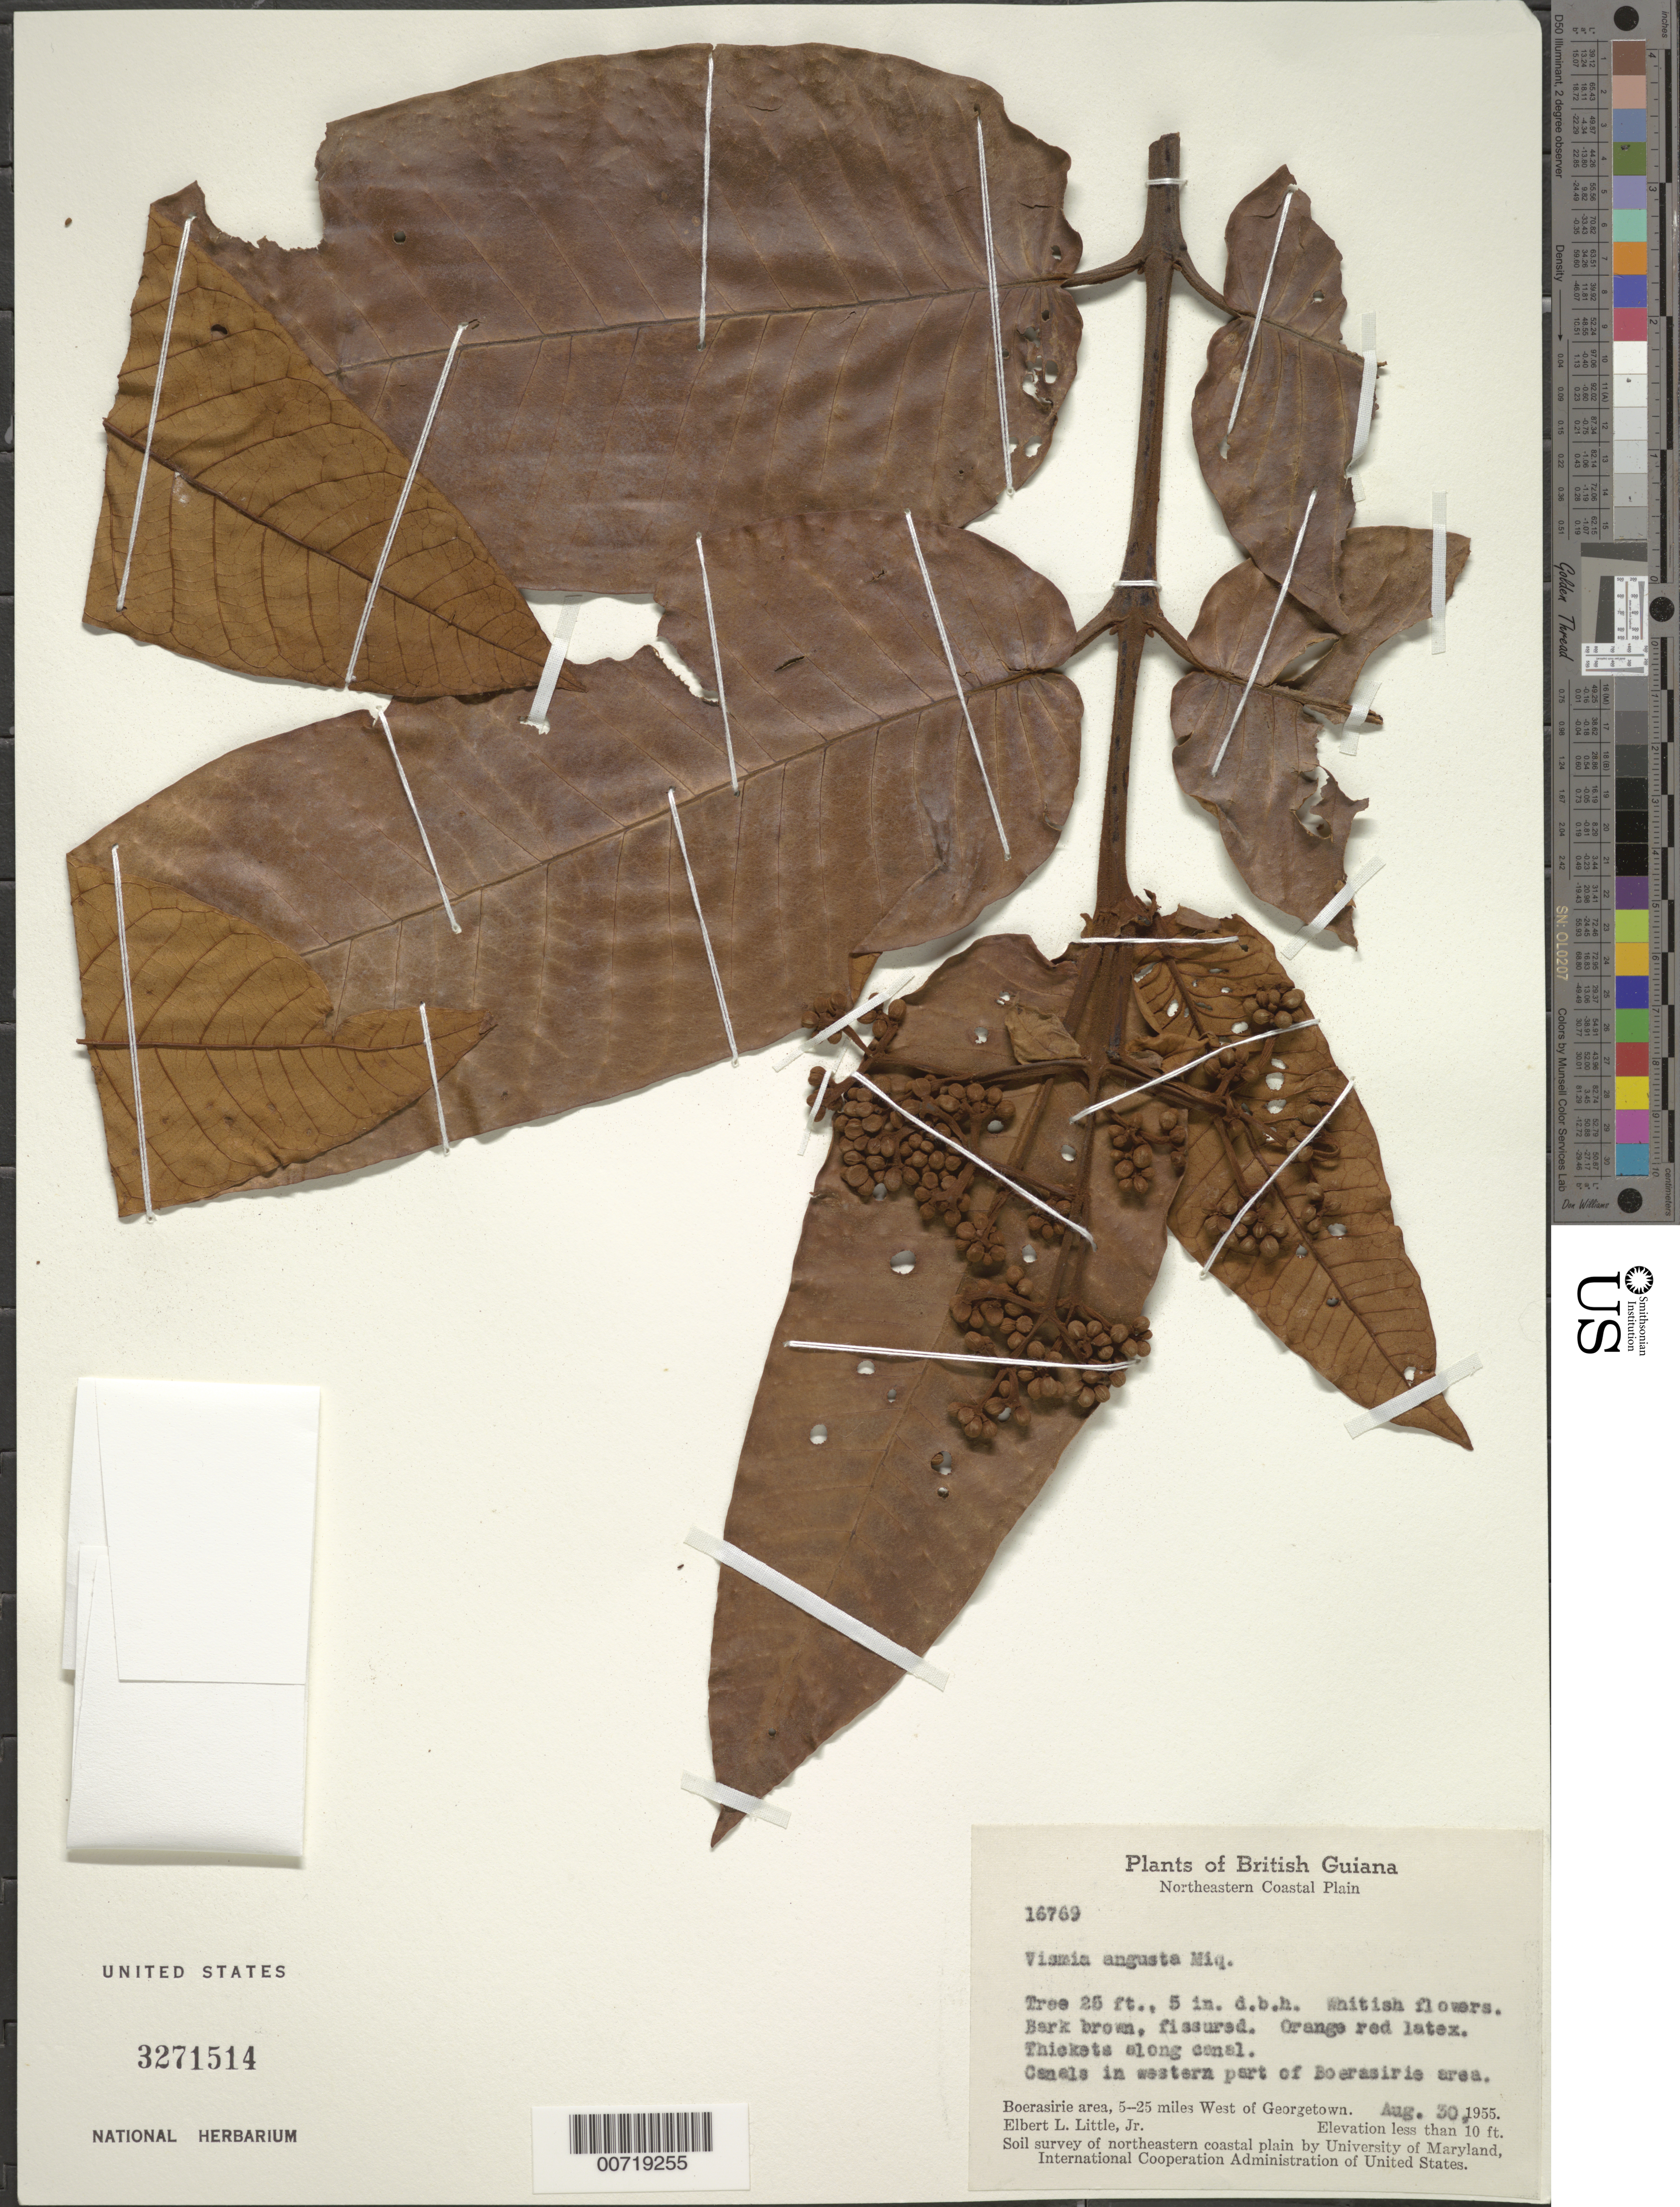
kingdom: Plantae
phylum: Tracheophyta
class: Magnoliopsida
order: Malpighiales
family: Hypericaceae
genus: Vismia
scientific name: Vismia angusta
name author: Miq.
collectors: E. L. Little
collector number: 16769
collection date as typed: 30-Aug-55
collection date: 1955-08-30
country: Guyana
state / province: Essequibo Isl-W. Demerara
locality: Boerasirie area, W part, 5-25 mi. W of Georgetown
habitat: Thickets along canal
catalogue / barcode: US 3271514